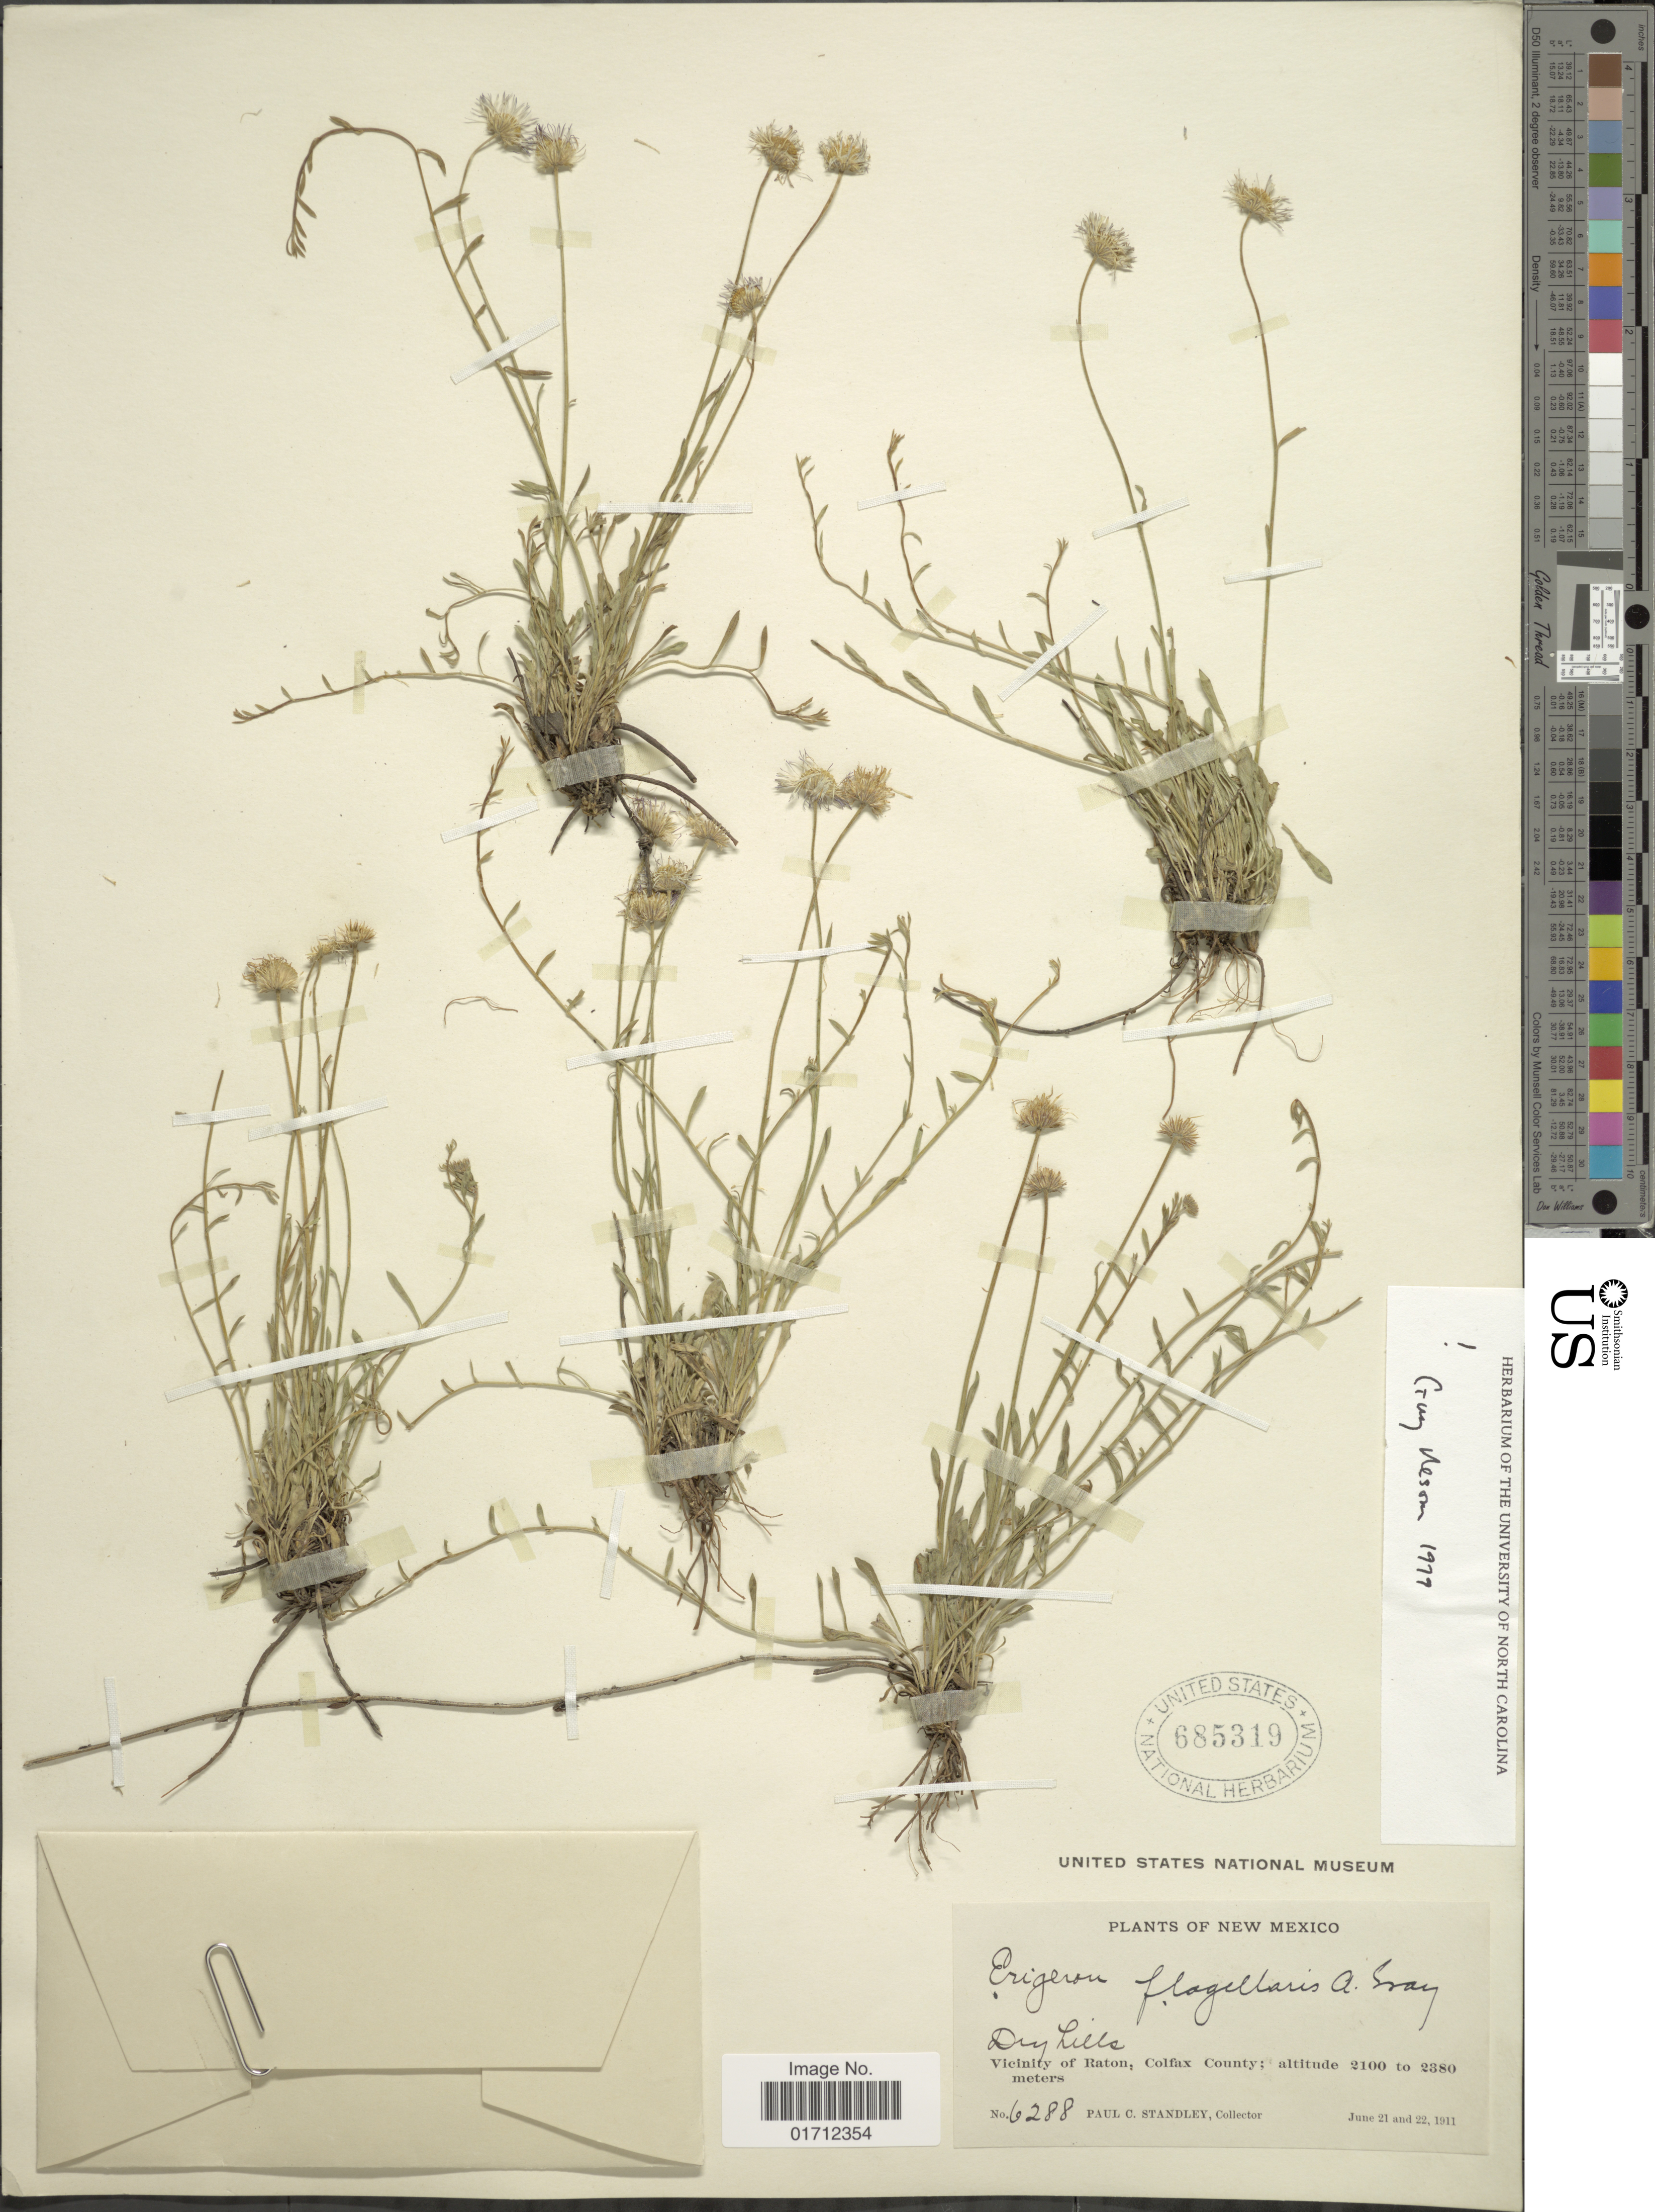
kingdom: Plantae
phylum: Tracheophyta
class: Magnoliopsida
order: Asterales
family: Asteraceae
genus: Erigeron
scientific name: Erigeron flagellaris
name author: A. Gray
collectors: P. C. Standley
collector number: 6288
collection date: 1911-06-21/1911-06-22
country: United States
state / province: New Mexico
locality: Vicinity of Raton, Colfax County.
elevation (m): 2100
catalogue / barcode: US 685319